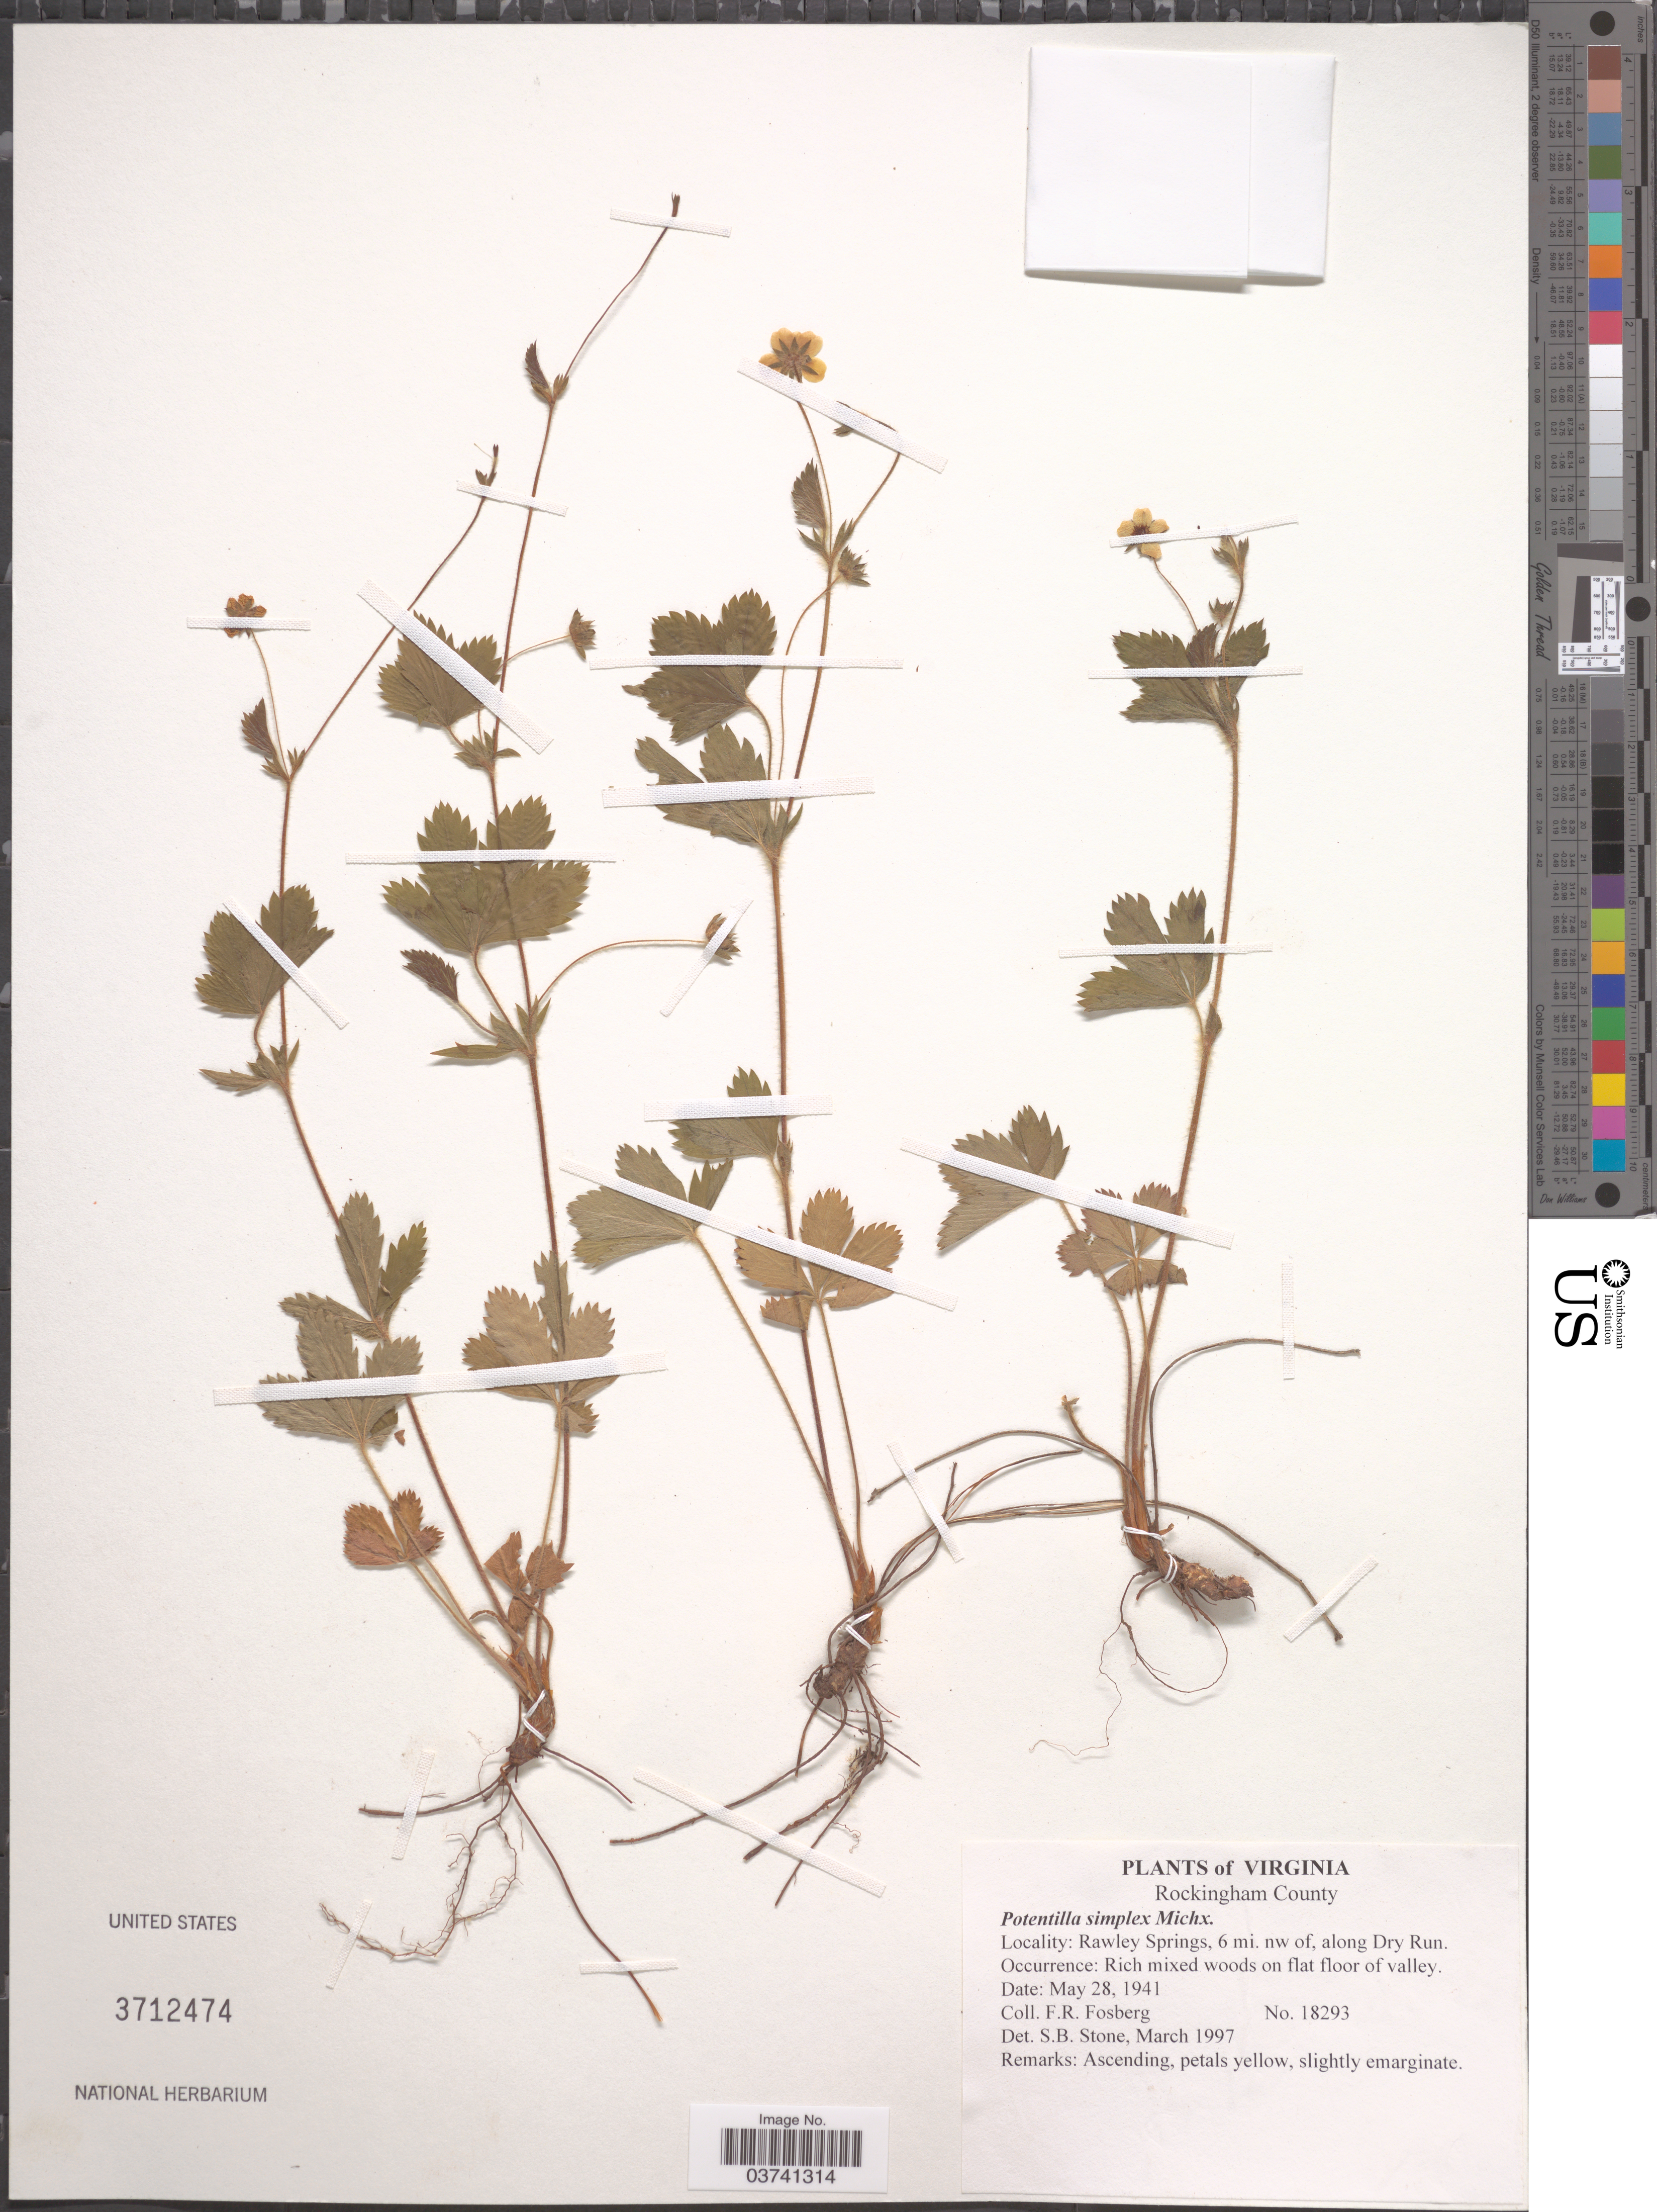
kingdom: Plantae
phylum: Tracheophyta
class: Magnoliopsida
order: Rosales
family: Rosaceae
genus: Potentilla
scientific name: Potentilla simplex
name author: Michx.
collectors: F. R. Fosberg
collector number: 18293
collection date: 1941-05-28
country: United States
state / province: Virginia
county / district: Rockingham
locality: Rawley Springs, 6 mi. nw of , along Dry Run.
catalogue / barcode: US 3712474